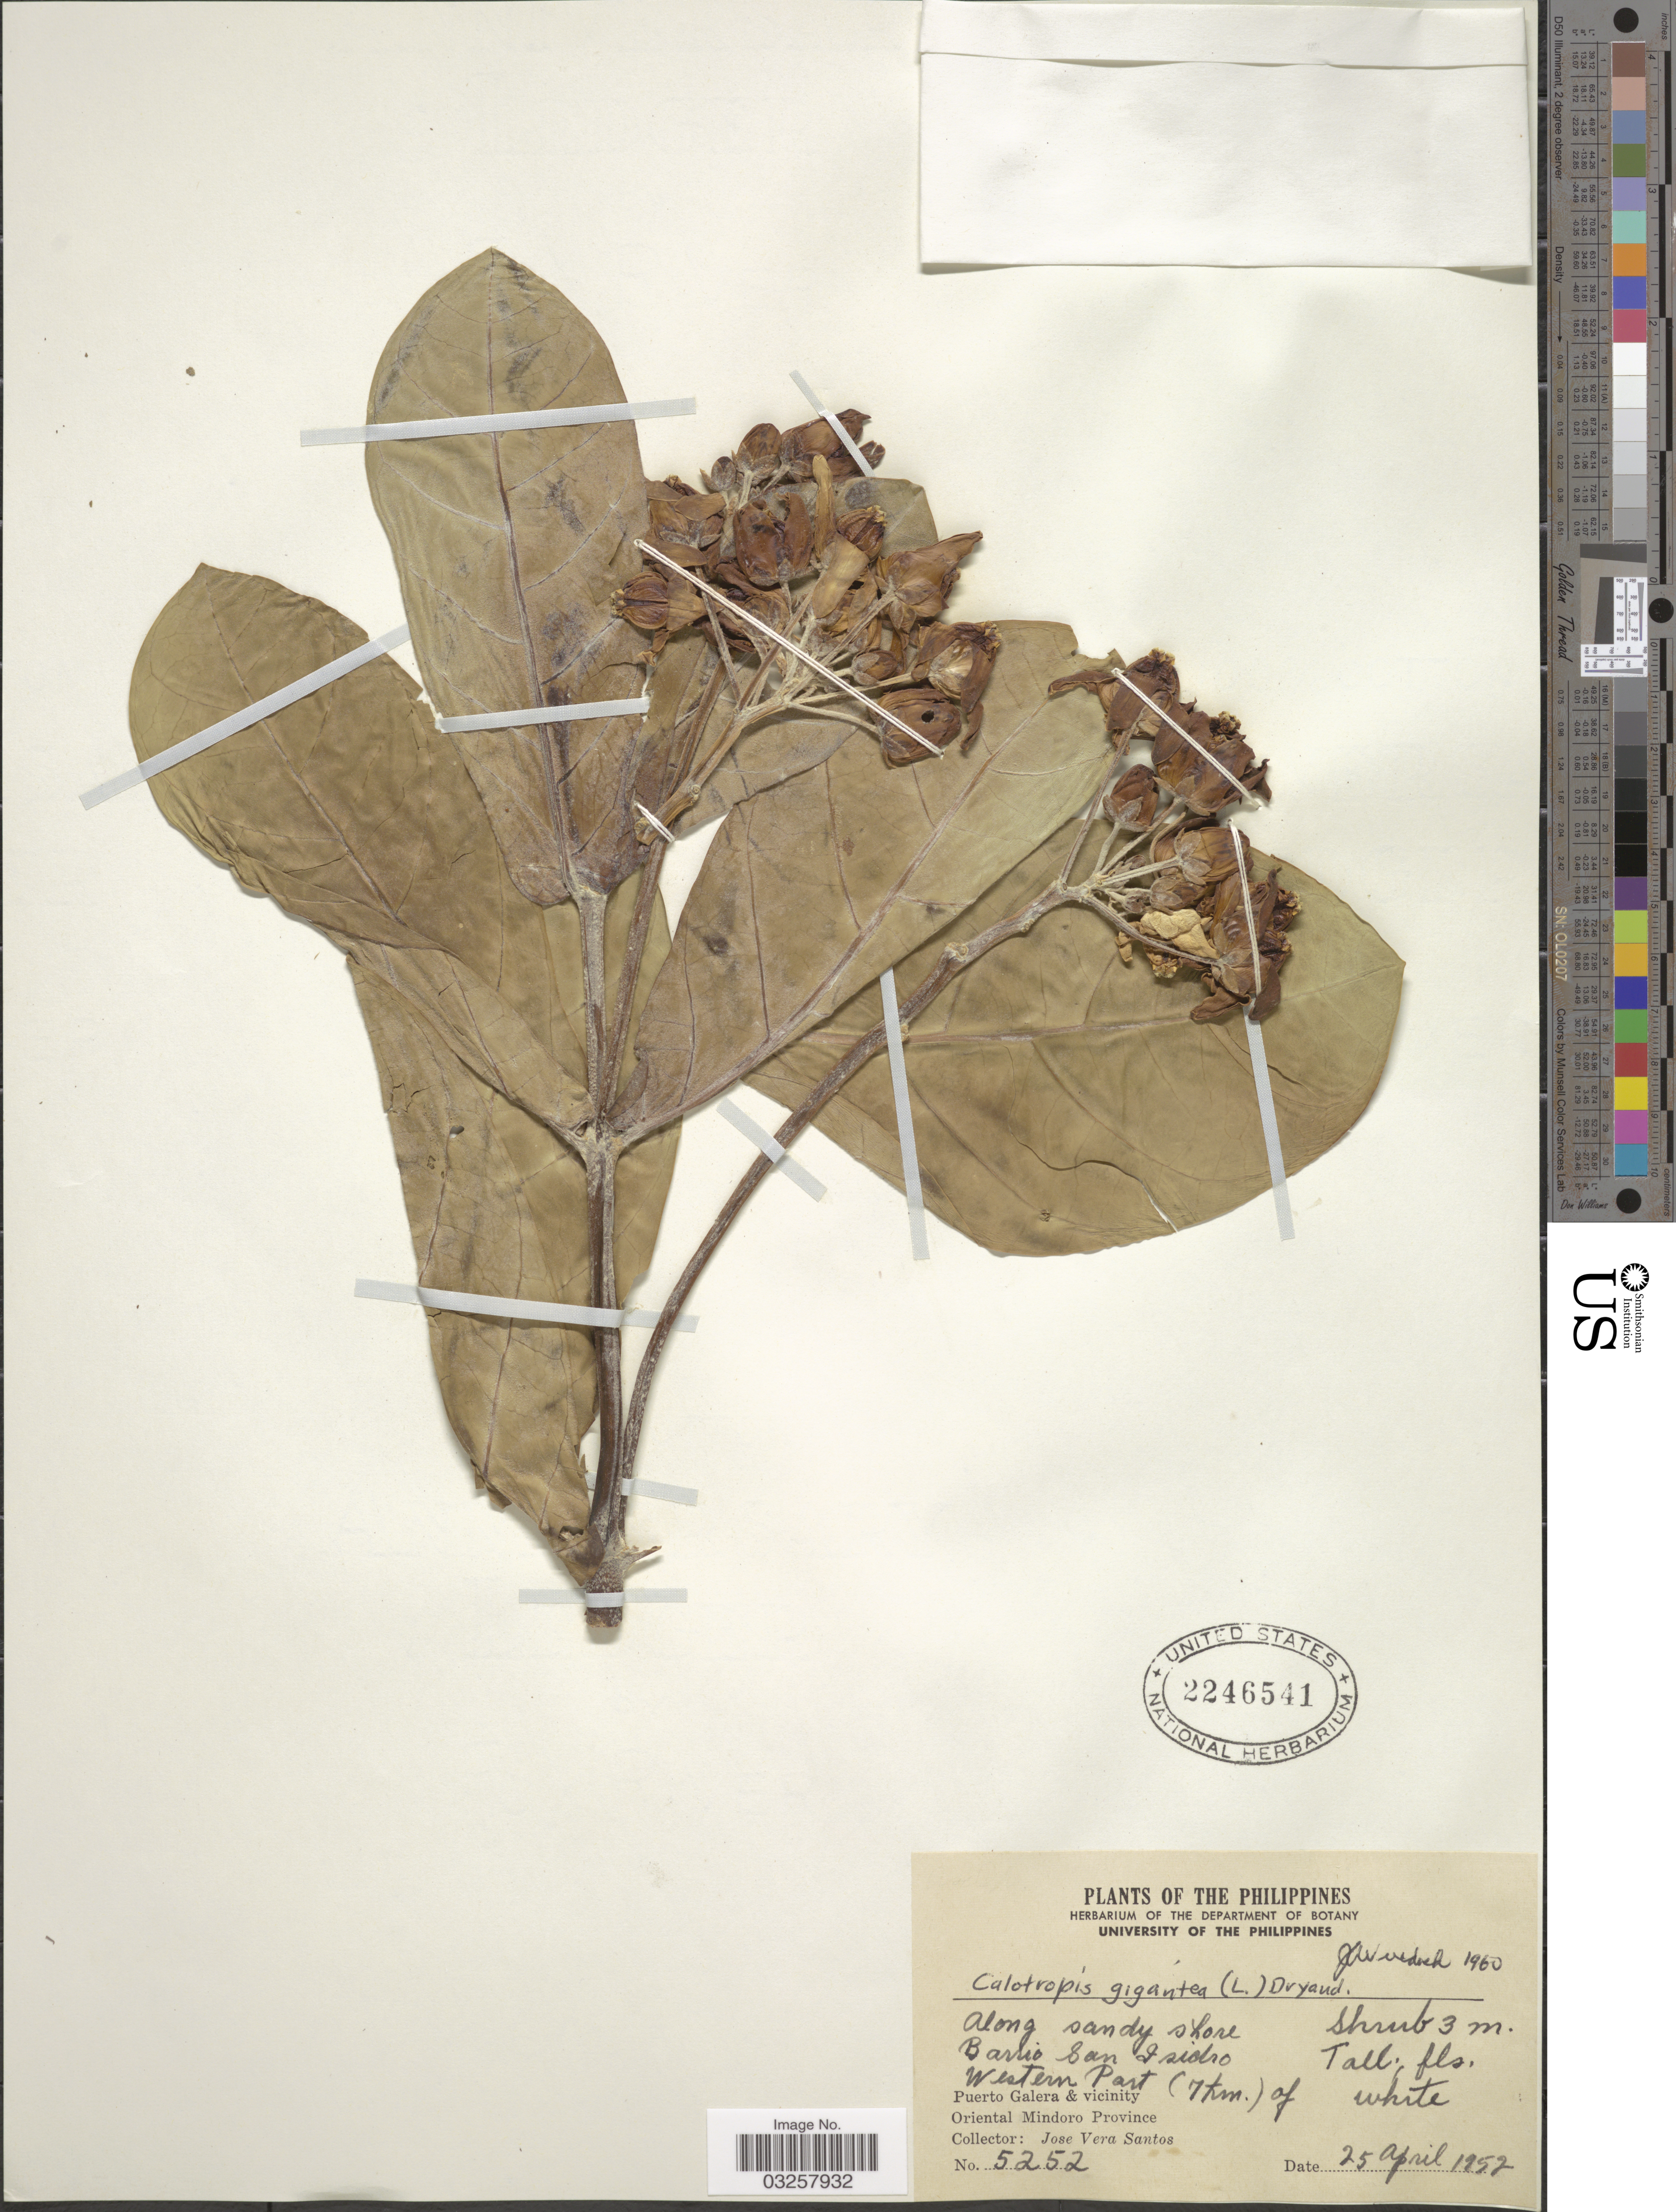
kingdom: Plantae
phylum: Tracheophyta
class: Magnoliopsida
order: Gentianales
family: Apocynaceae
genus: Calotropis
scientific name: Calotropis gigantea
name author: (L.) W.T. Aiton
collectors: J. Santos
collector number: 5252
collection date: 1952-04-25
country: Philippines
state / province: Mimaropa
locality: Along sandy shore. Barrio San Isidro. Western Part (7 km.) of Puerto Galera & vicinity. Oriental Mindoro Province.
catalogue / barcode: US 2246541